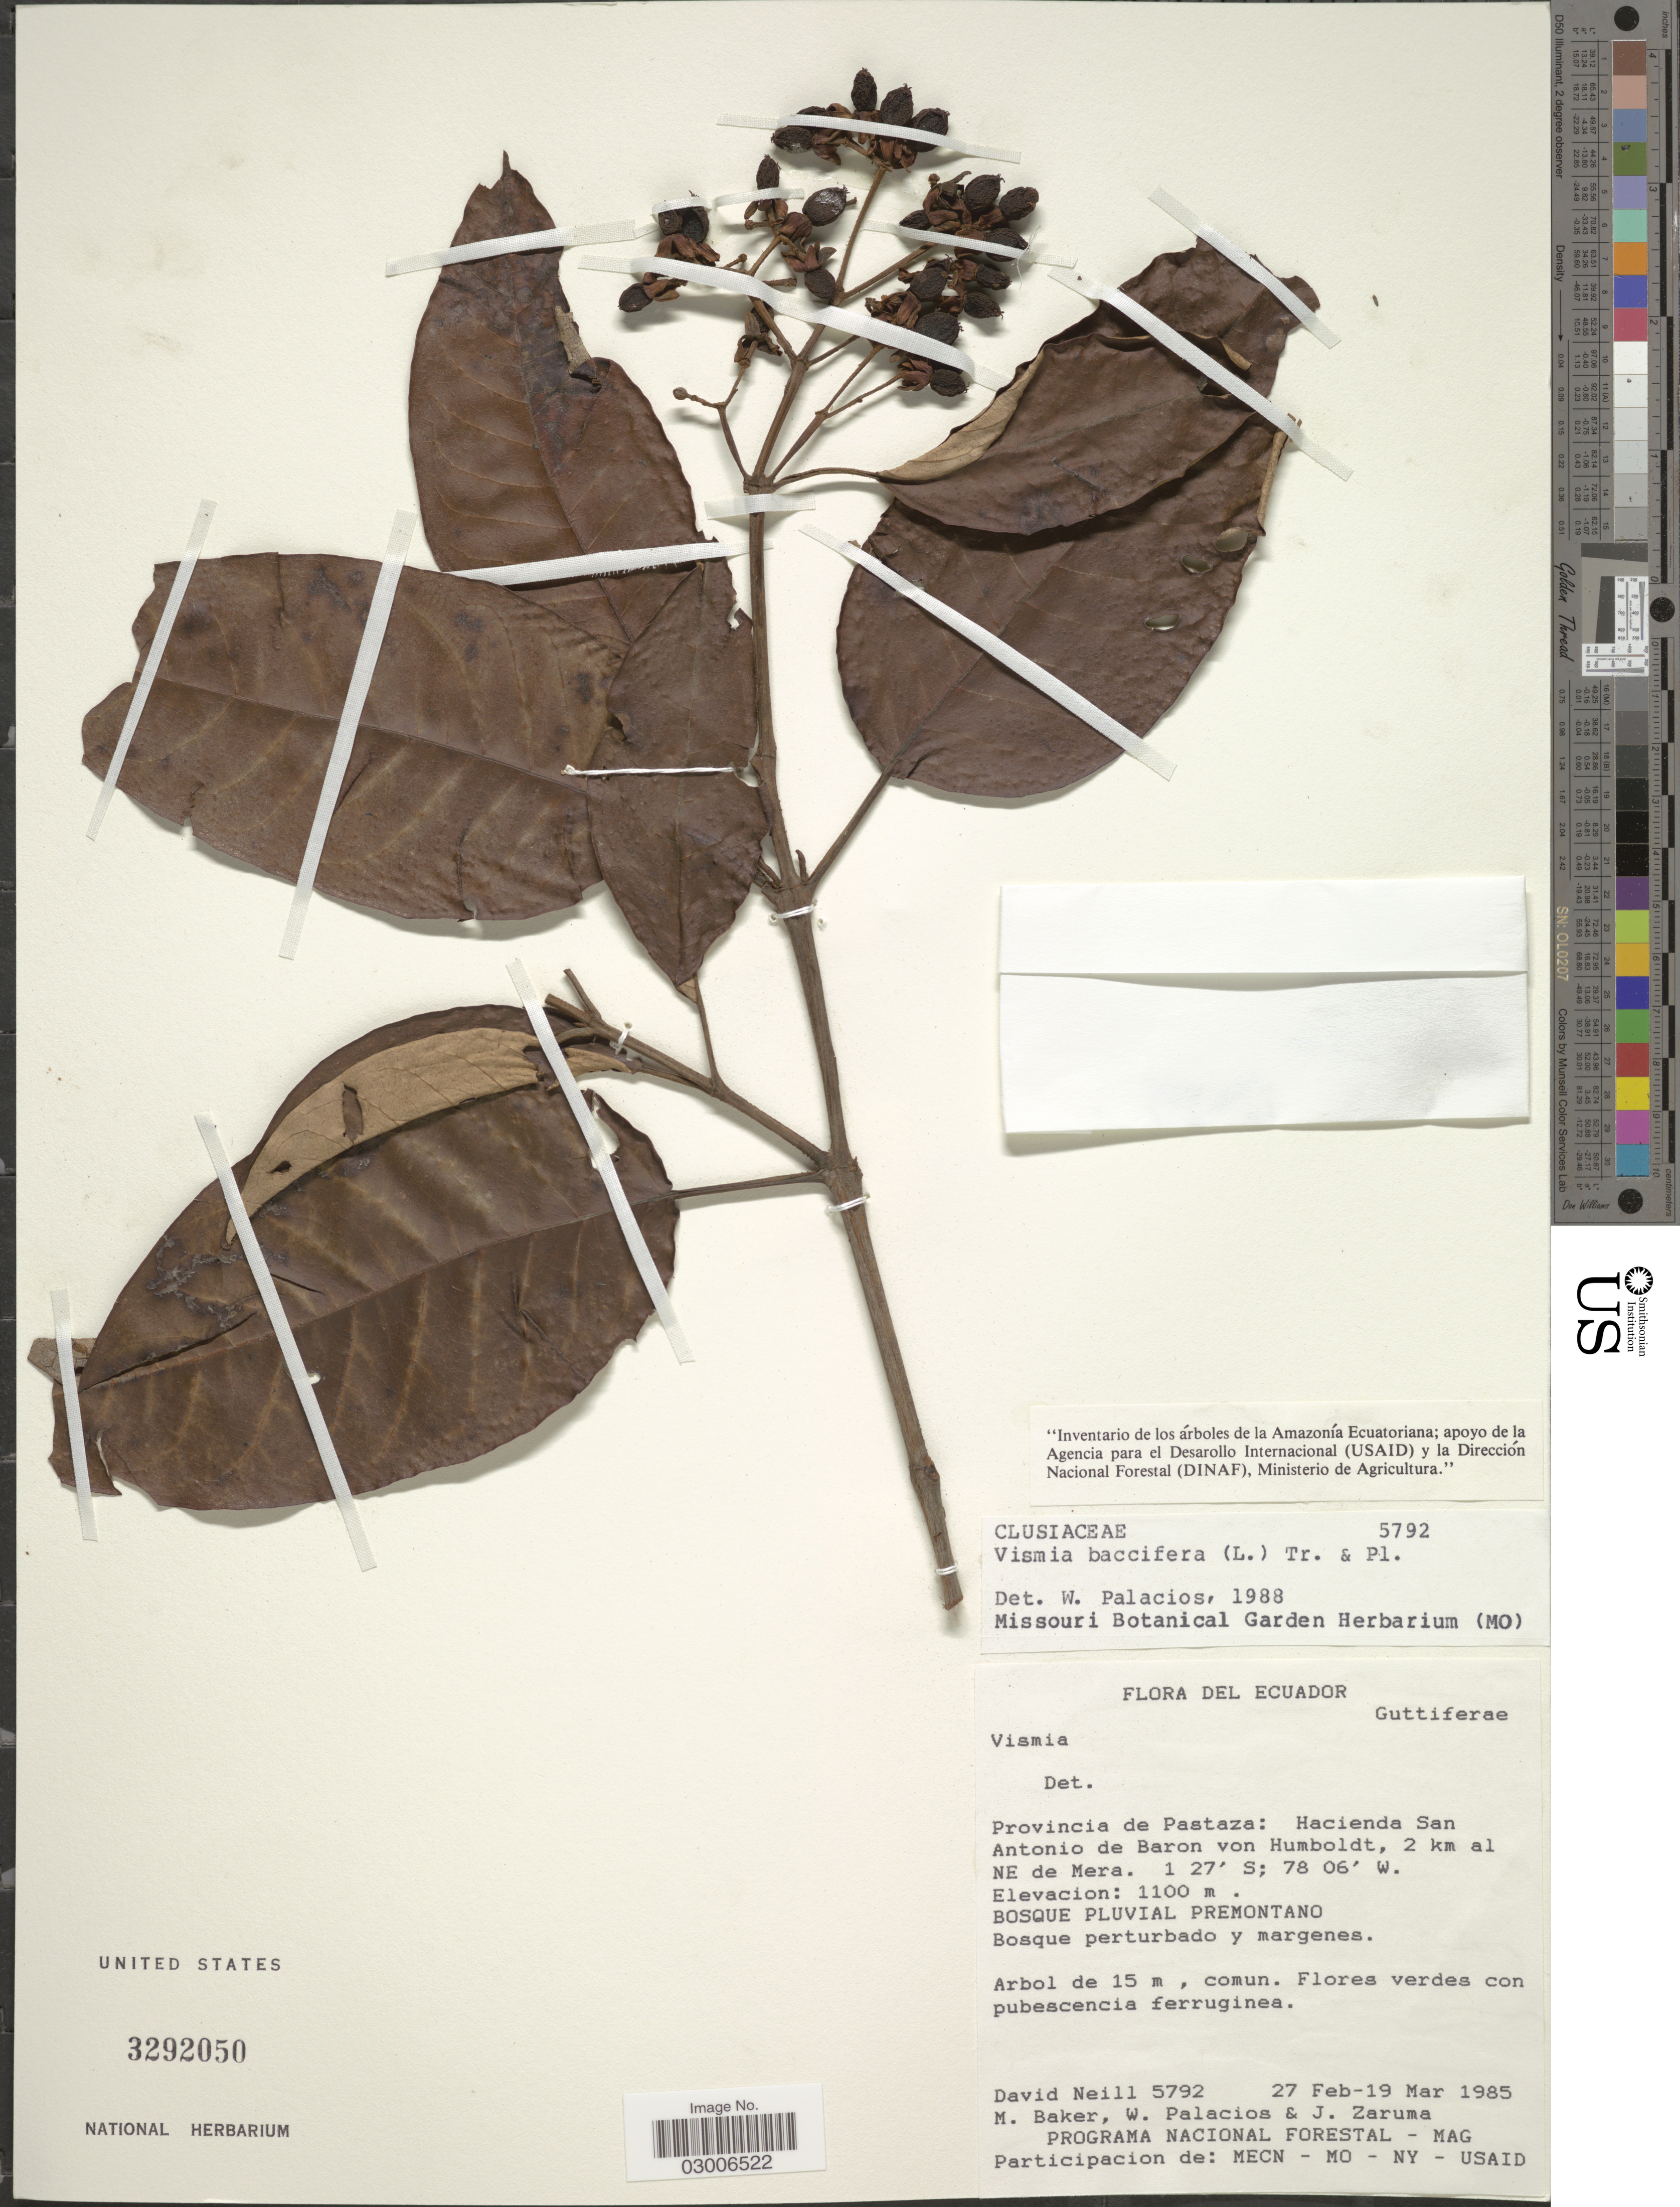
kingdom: Plantae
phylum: Tracheophyta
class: Magnoliopsida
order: Malpighiales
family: Hypericaceae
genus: Vismia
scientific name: Vismia baccifera subsp. baccifera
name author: (L.) Triana & Planch.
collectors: D. Neill, M. Baker, W. Palacios & J. Zaruma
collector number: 5792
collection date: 1985-02-27/1985-03-19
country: Ecuador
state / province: Pastaza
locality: Hacienda San Antonio de Baron von Humboldt, 2 km al NE de Mera.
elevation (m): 1100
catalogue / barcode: US 3292050